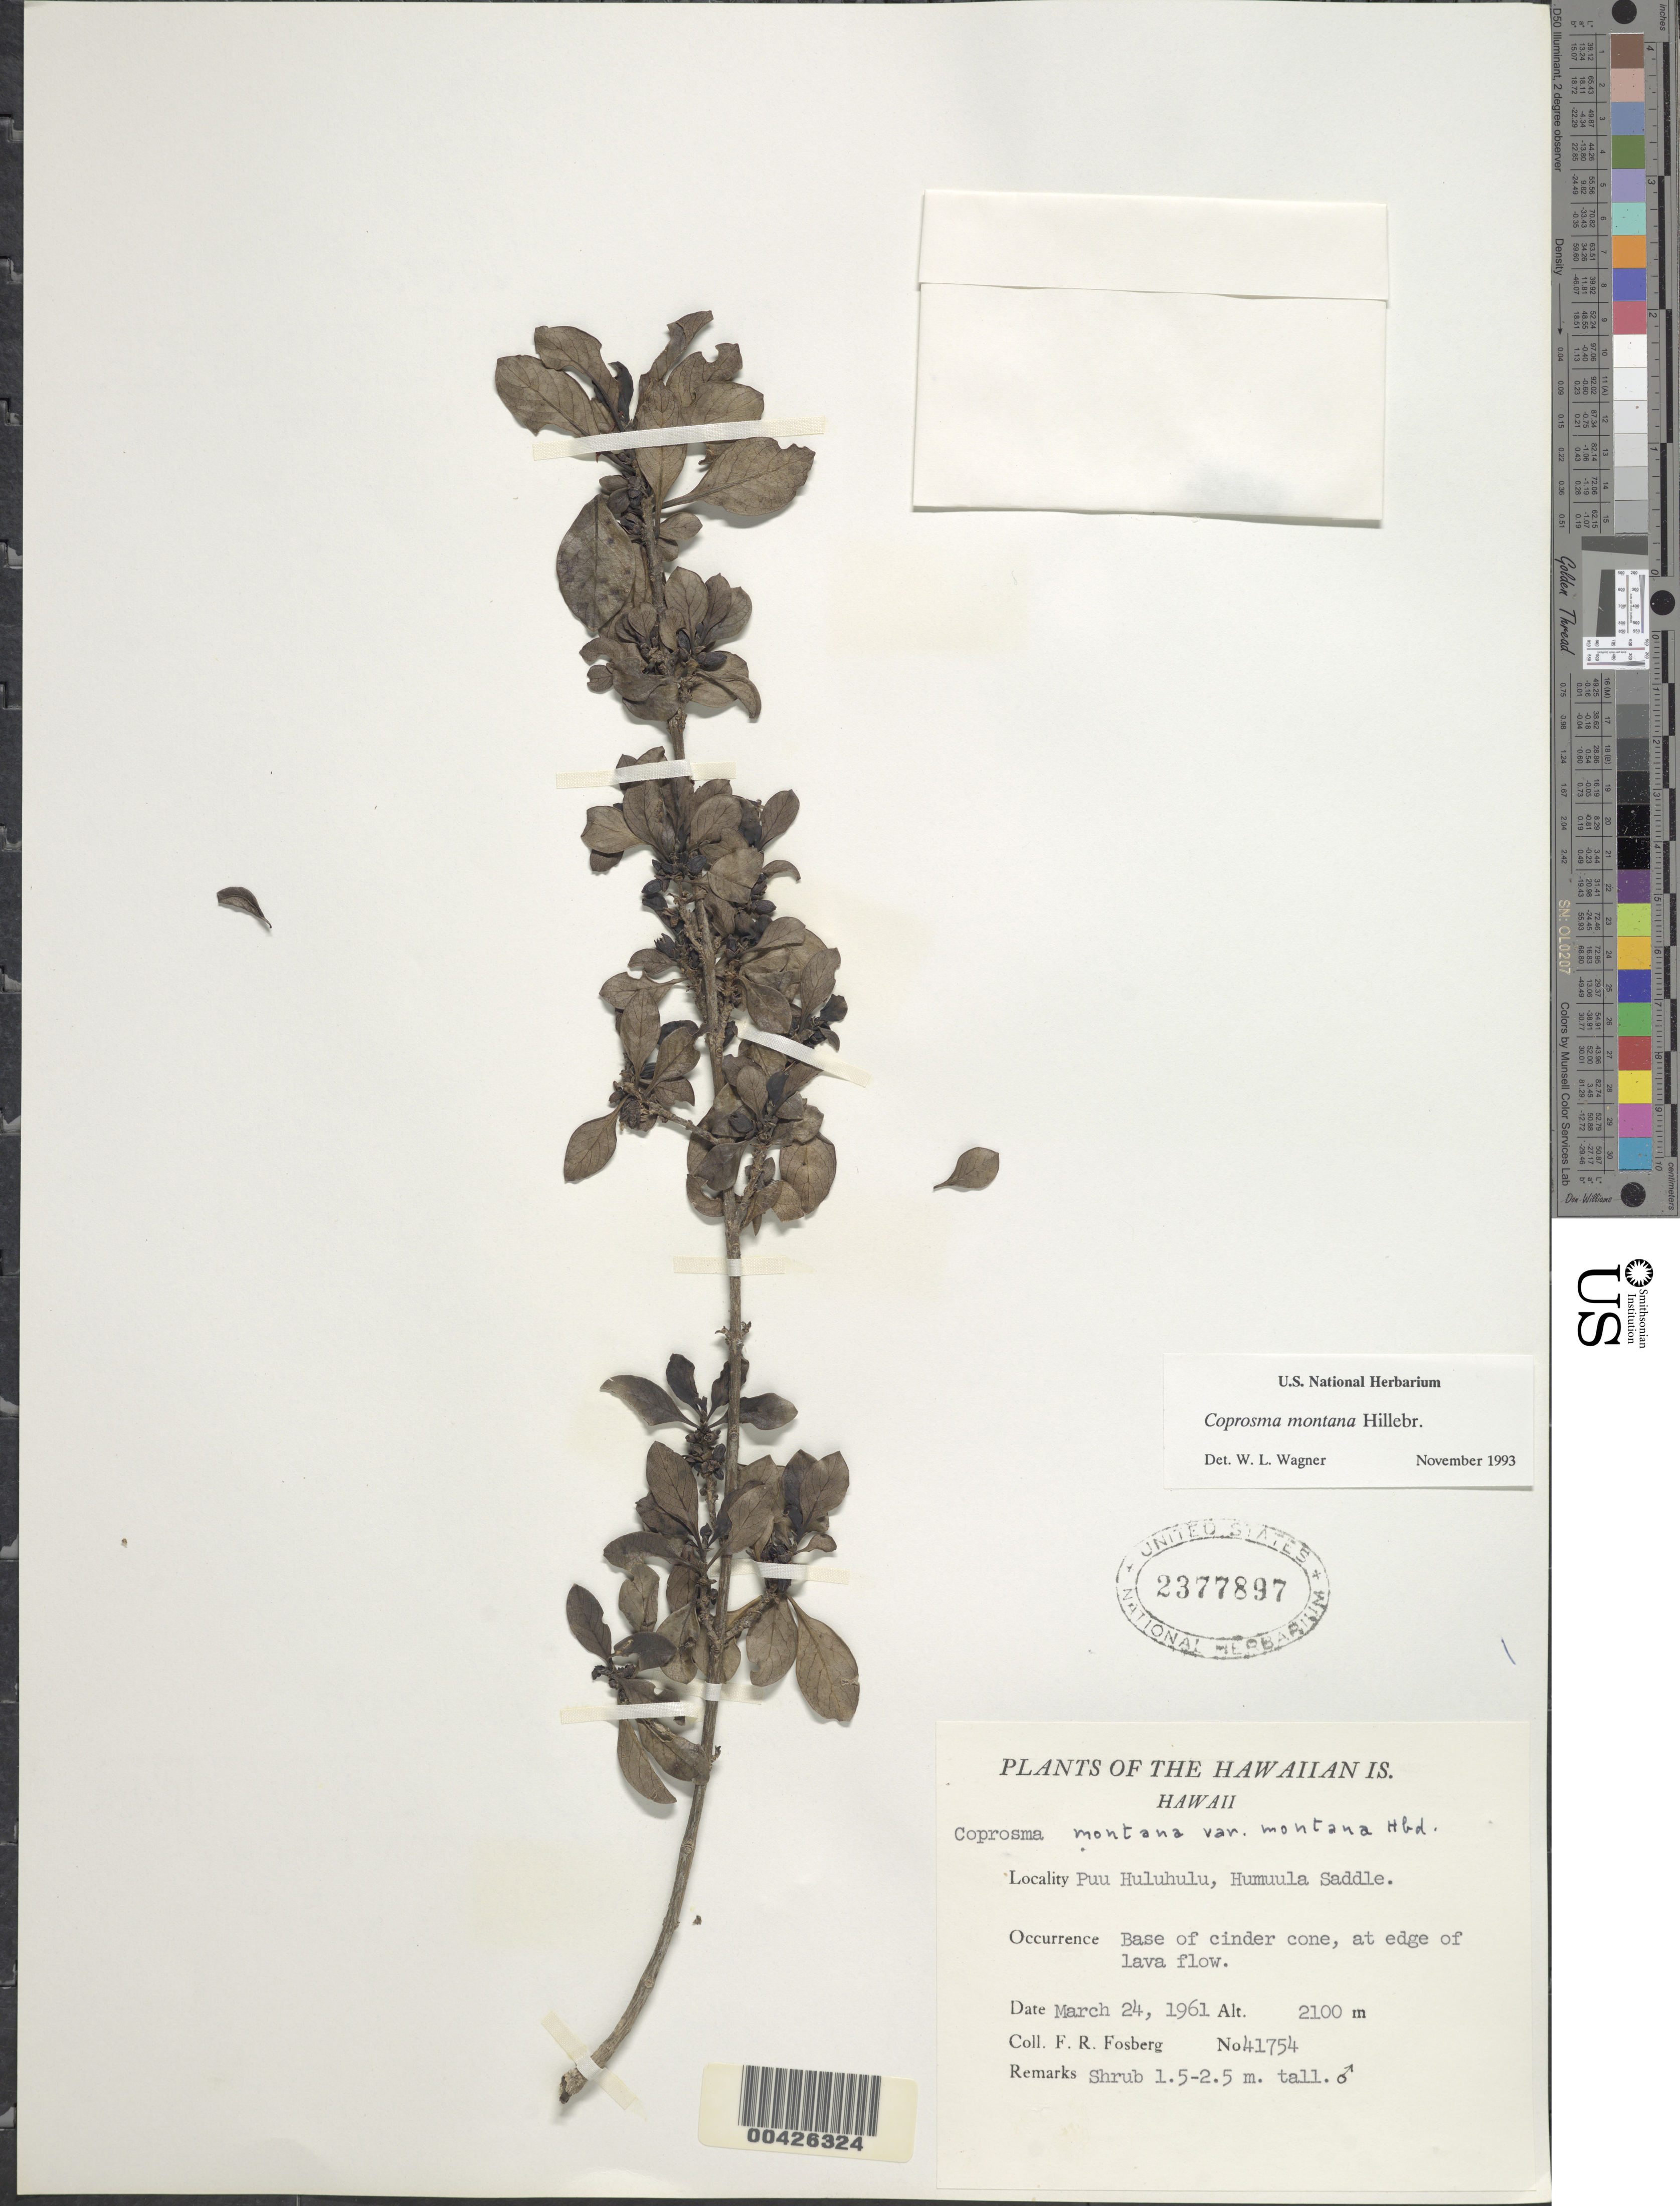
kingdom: Plantae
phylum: Tracheophyta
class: Magnoliopsida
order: Gentianales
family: Rubiaceae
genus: Coprosma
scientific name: Coprosma montana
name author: Hillebr.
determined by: Wagner, W. L., (BOT), Smithsonian Institution - National Museum of Natural History (UNITED STATES)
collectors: F. R. Fosberg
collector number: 41754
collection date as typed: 24 Mar 1961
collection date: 1961-03-24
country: United States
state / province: Hawaii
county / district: Hawaii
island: Hawaii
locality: Puu Huluhulu, Humuula Saddle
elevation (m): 2100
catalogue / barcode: US 2377897